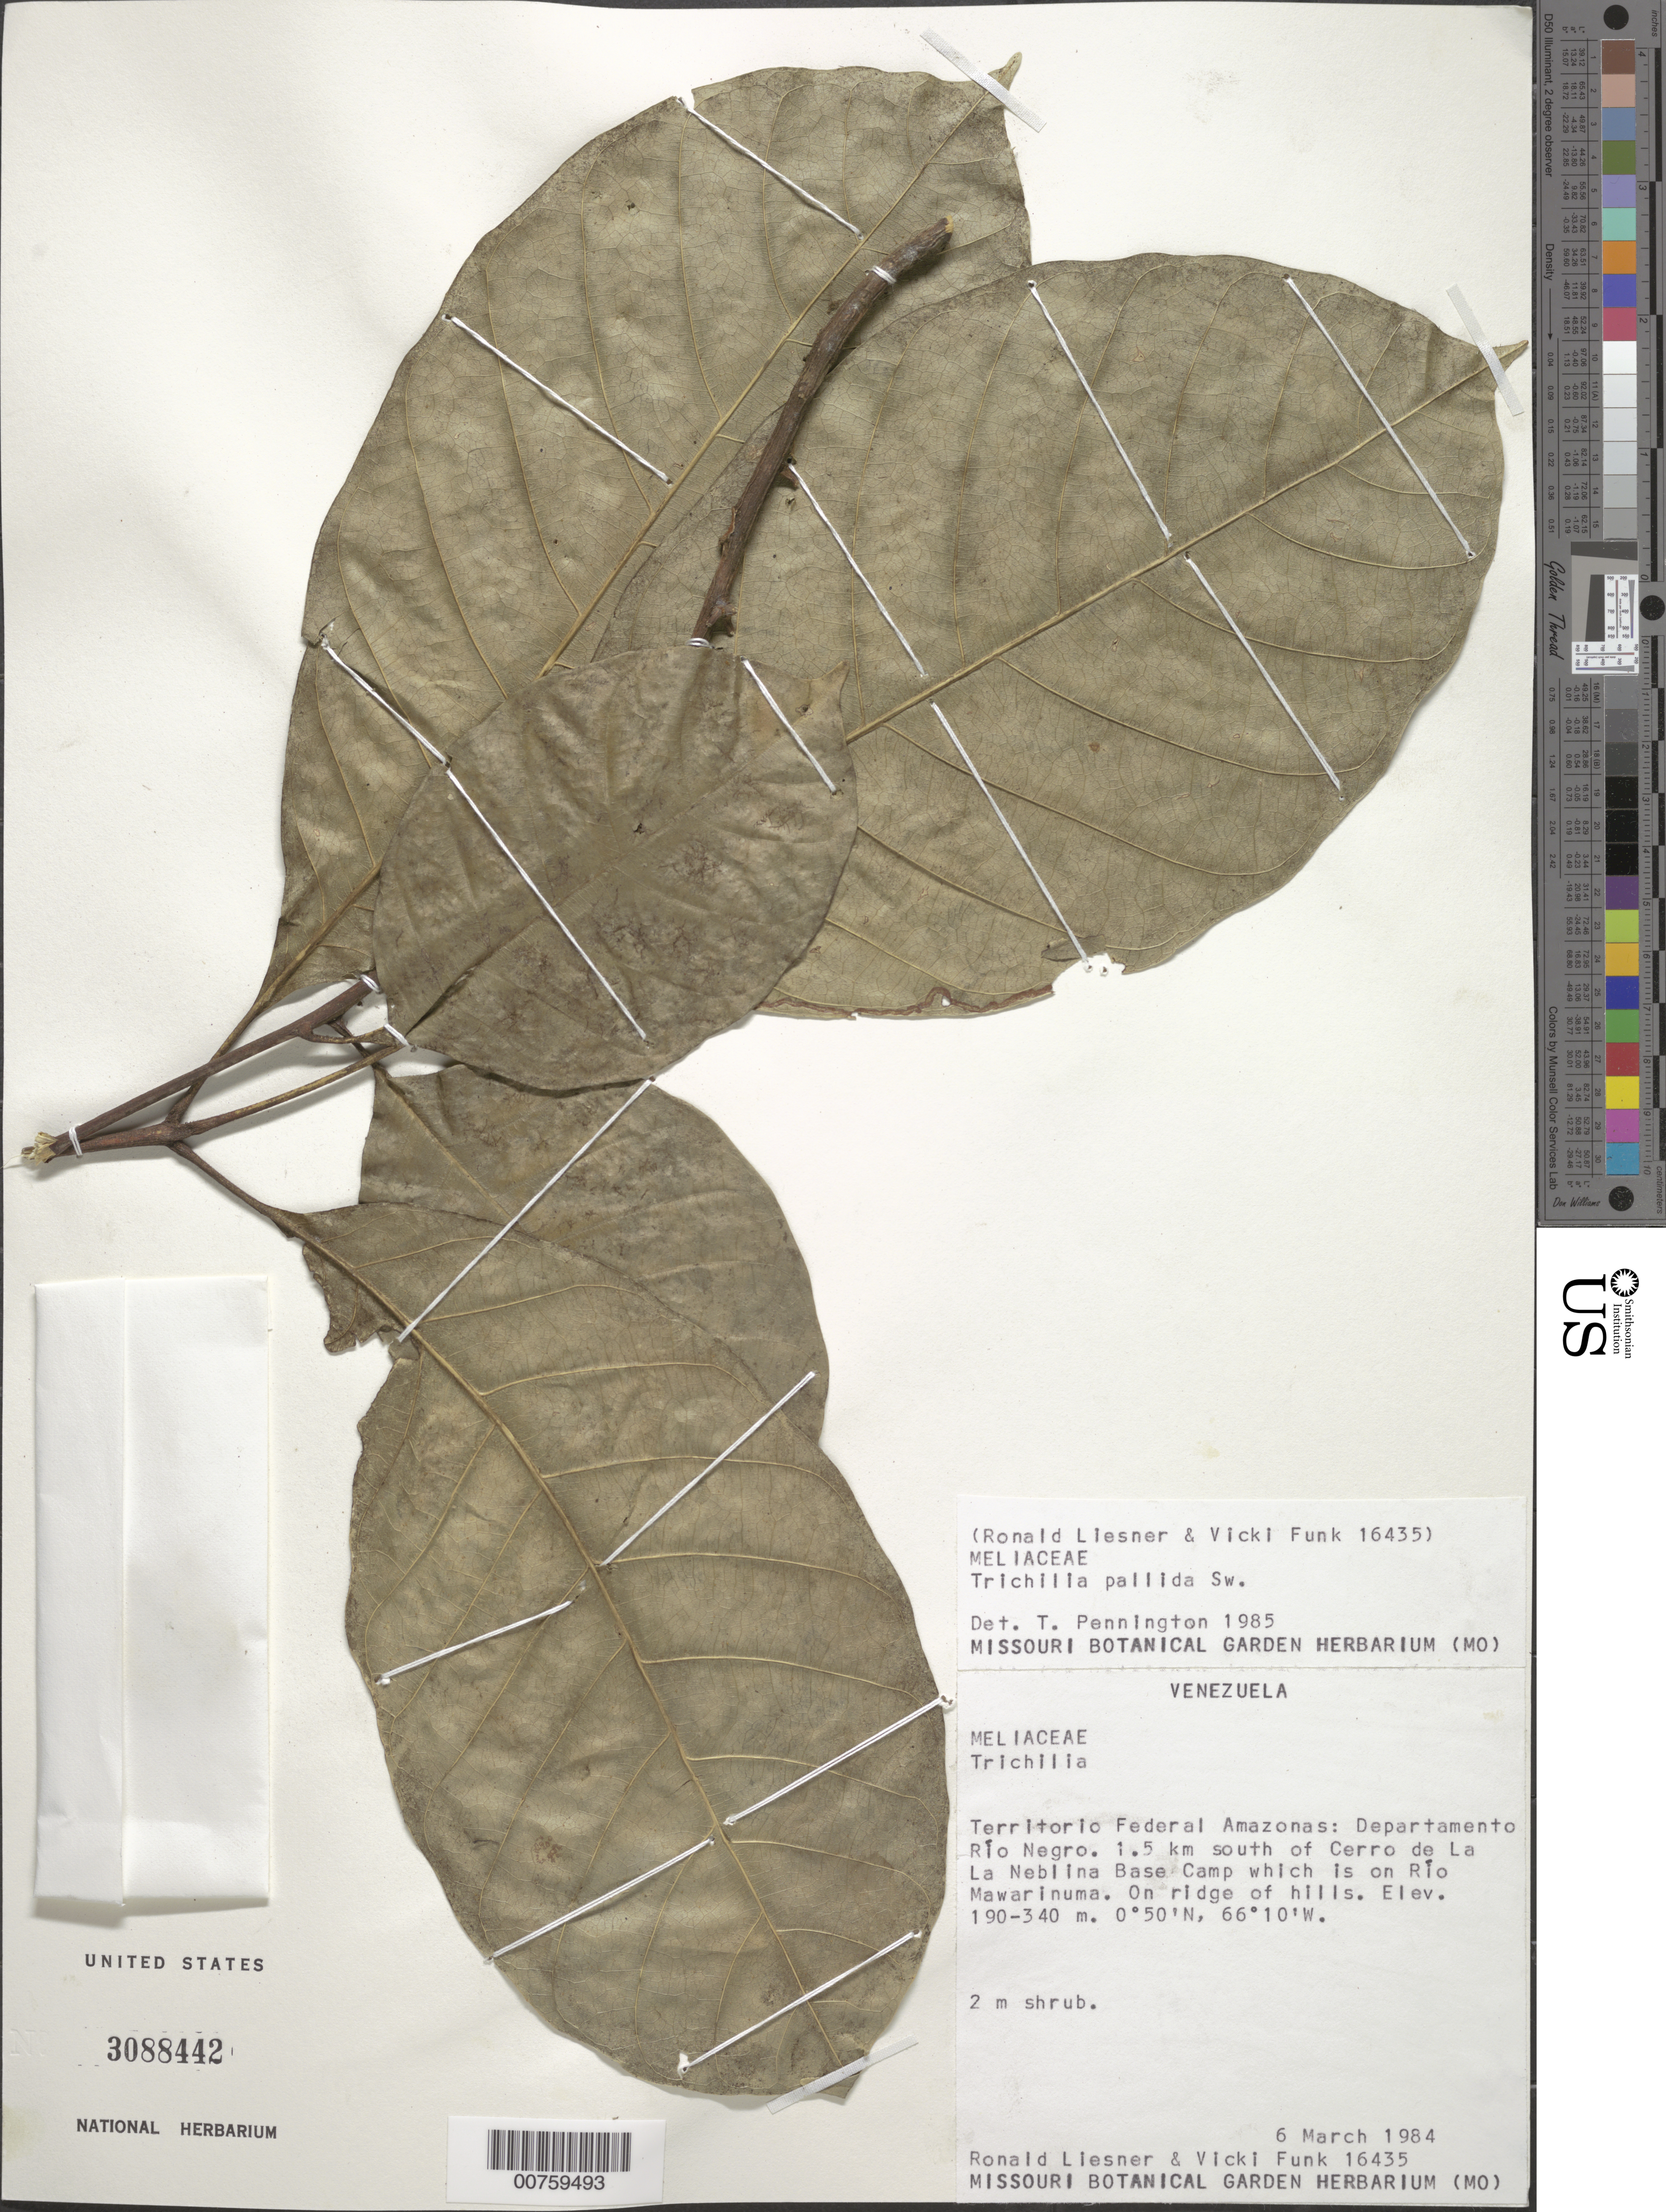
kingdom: Plantae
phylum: Tracheophyta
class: Magnoliopsida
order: Sapindales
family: Meliaceae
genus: Trichilia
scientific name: Trichilia pallida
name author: Sw.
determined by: Pennington, T. D., (K)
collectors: R. L. Liesner & V. Funk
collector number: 16435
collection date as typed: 6-Mar-84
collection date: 1984-03-06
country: Venezuela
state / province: Amazonas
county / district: Río Negro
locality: Río Mawarinuma, 1.5 km S of Cerro de La Neblina Base Camp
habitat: Ridge of hills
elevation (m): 190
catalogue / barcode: US 3088442